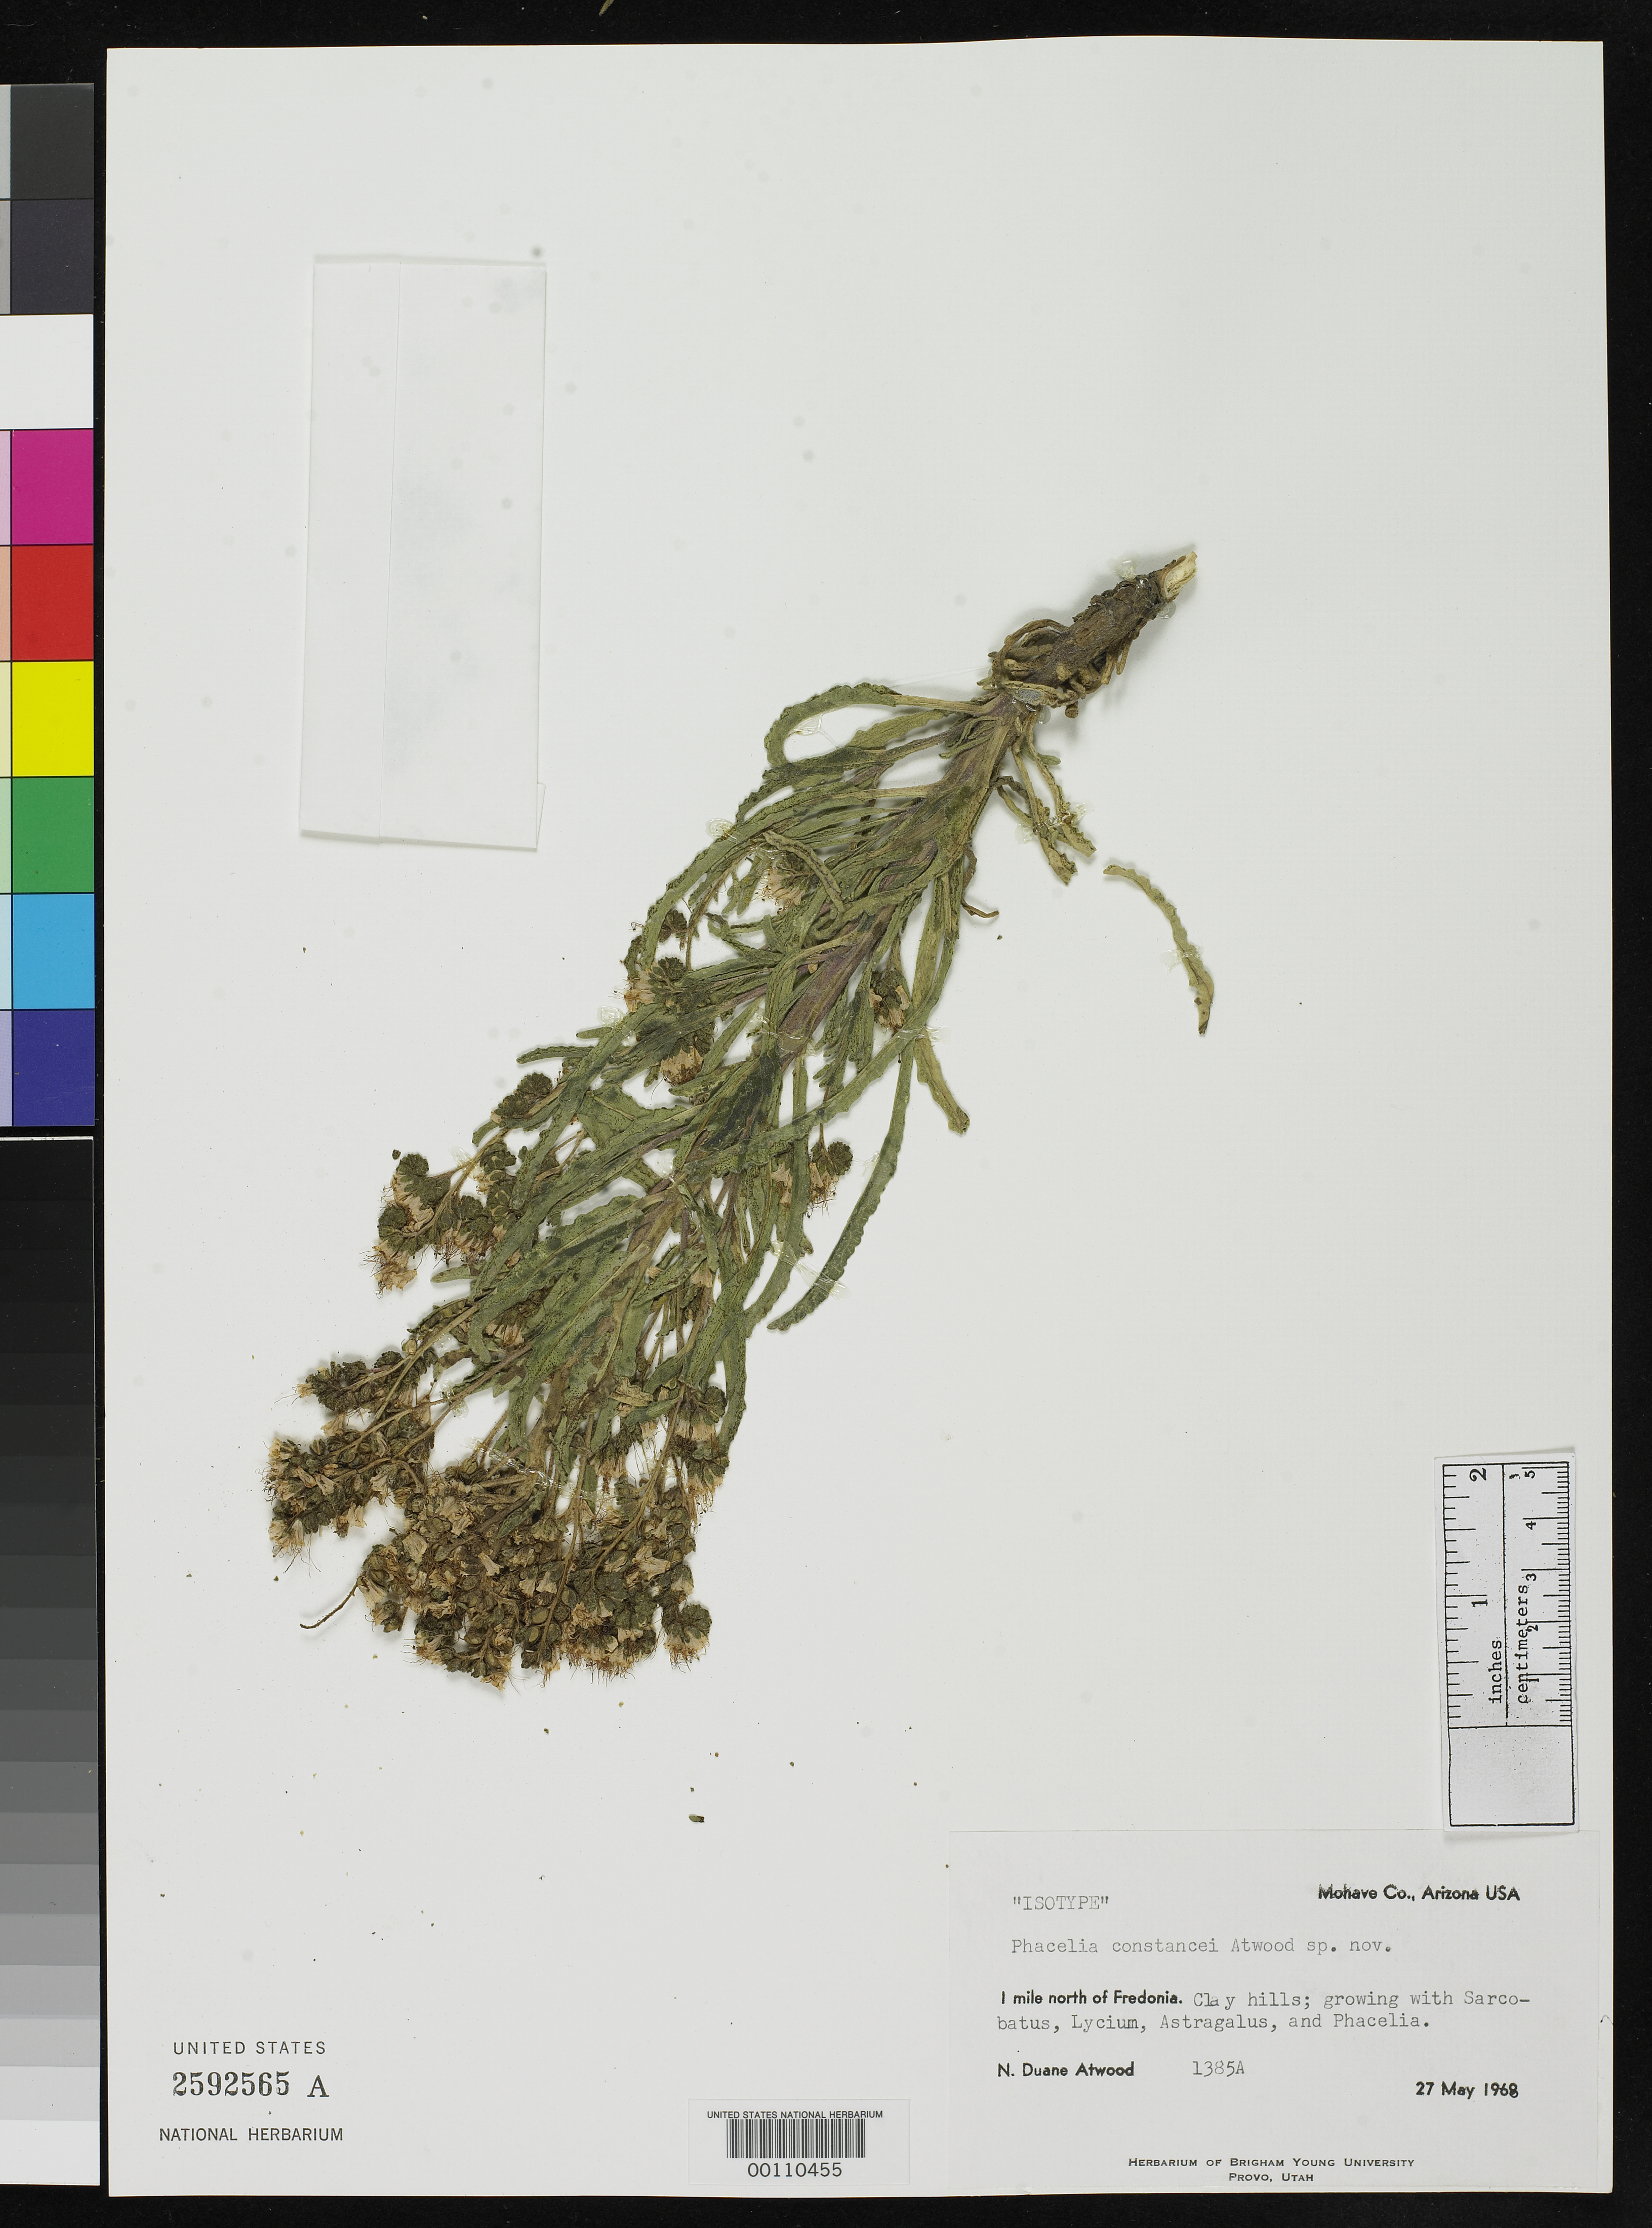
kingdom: Plantae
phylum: Tracheophyta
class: Magnoliopsida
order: Boraginales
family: Hydrophyllaceae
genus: Phacelia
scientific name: Phacelia constancei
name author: Atwood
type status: Isotype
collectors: N. Atwood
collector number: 1385a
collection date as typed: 27 May 1968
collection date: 1968-05-27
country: United States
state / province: Arizona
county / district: Mohave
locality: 1 mile N of Fredonia.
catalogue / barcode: US 2592565A